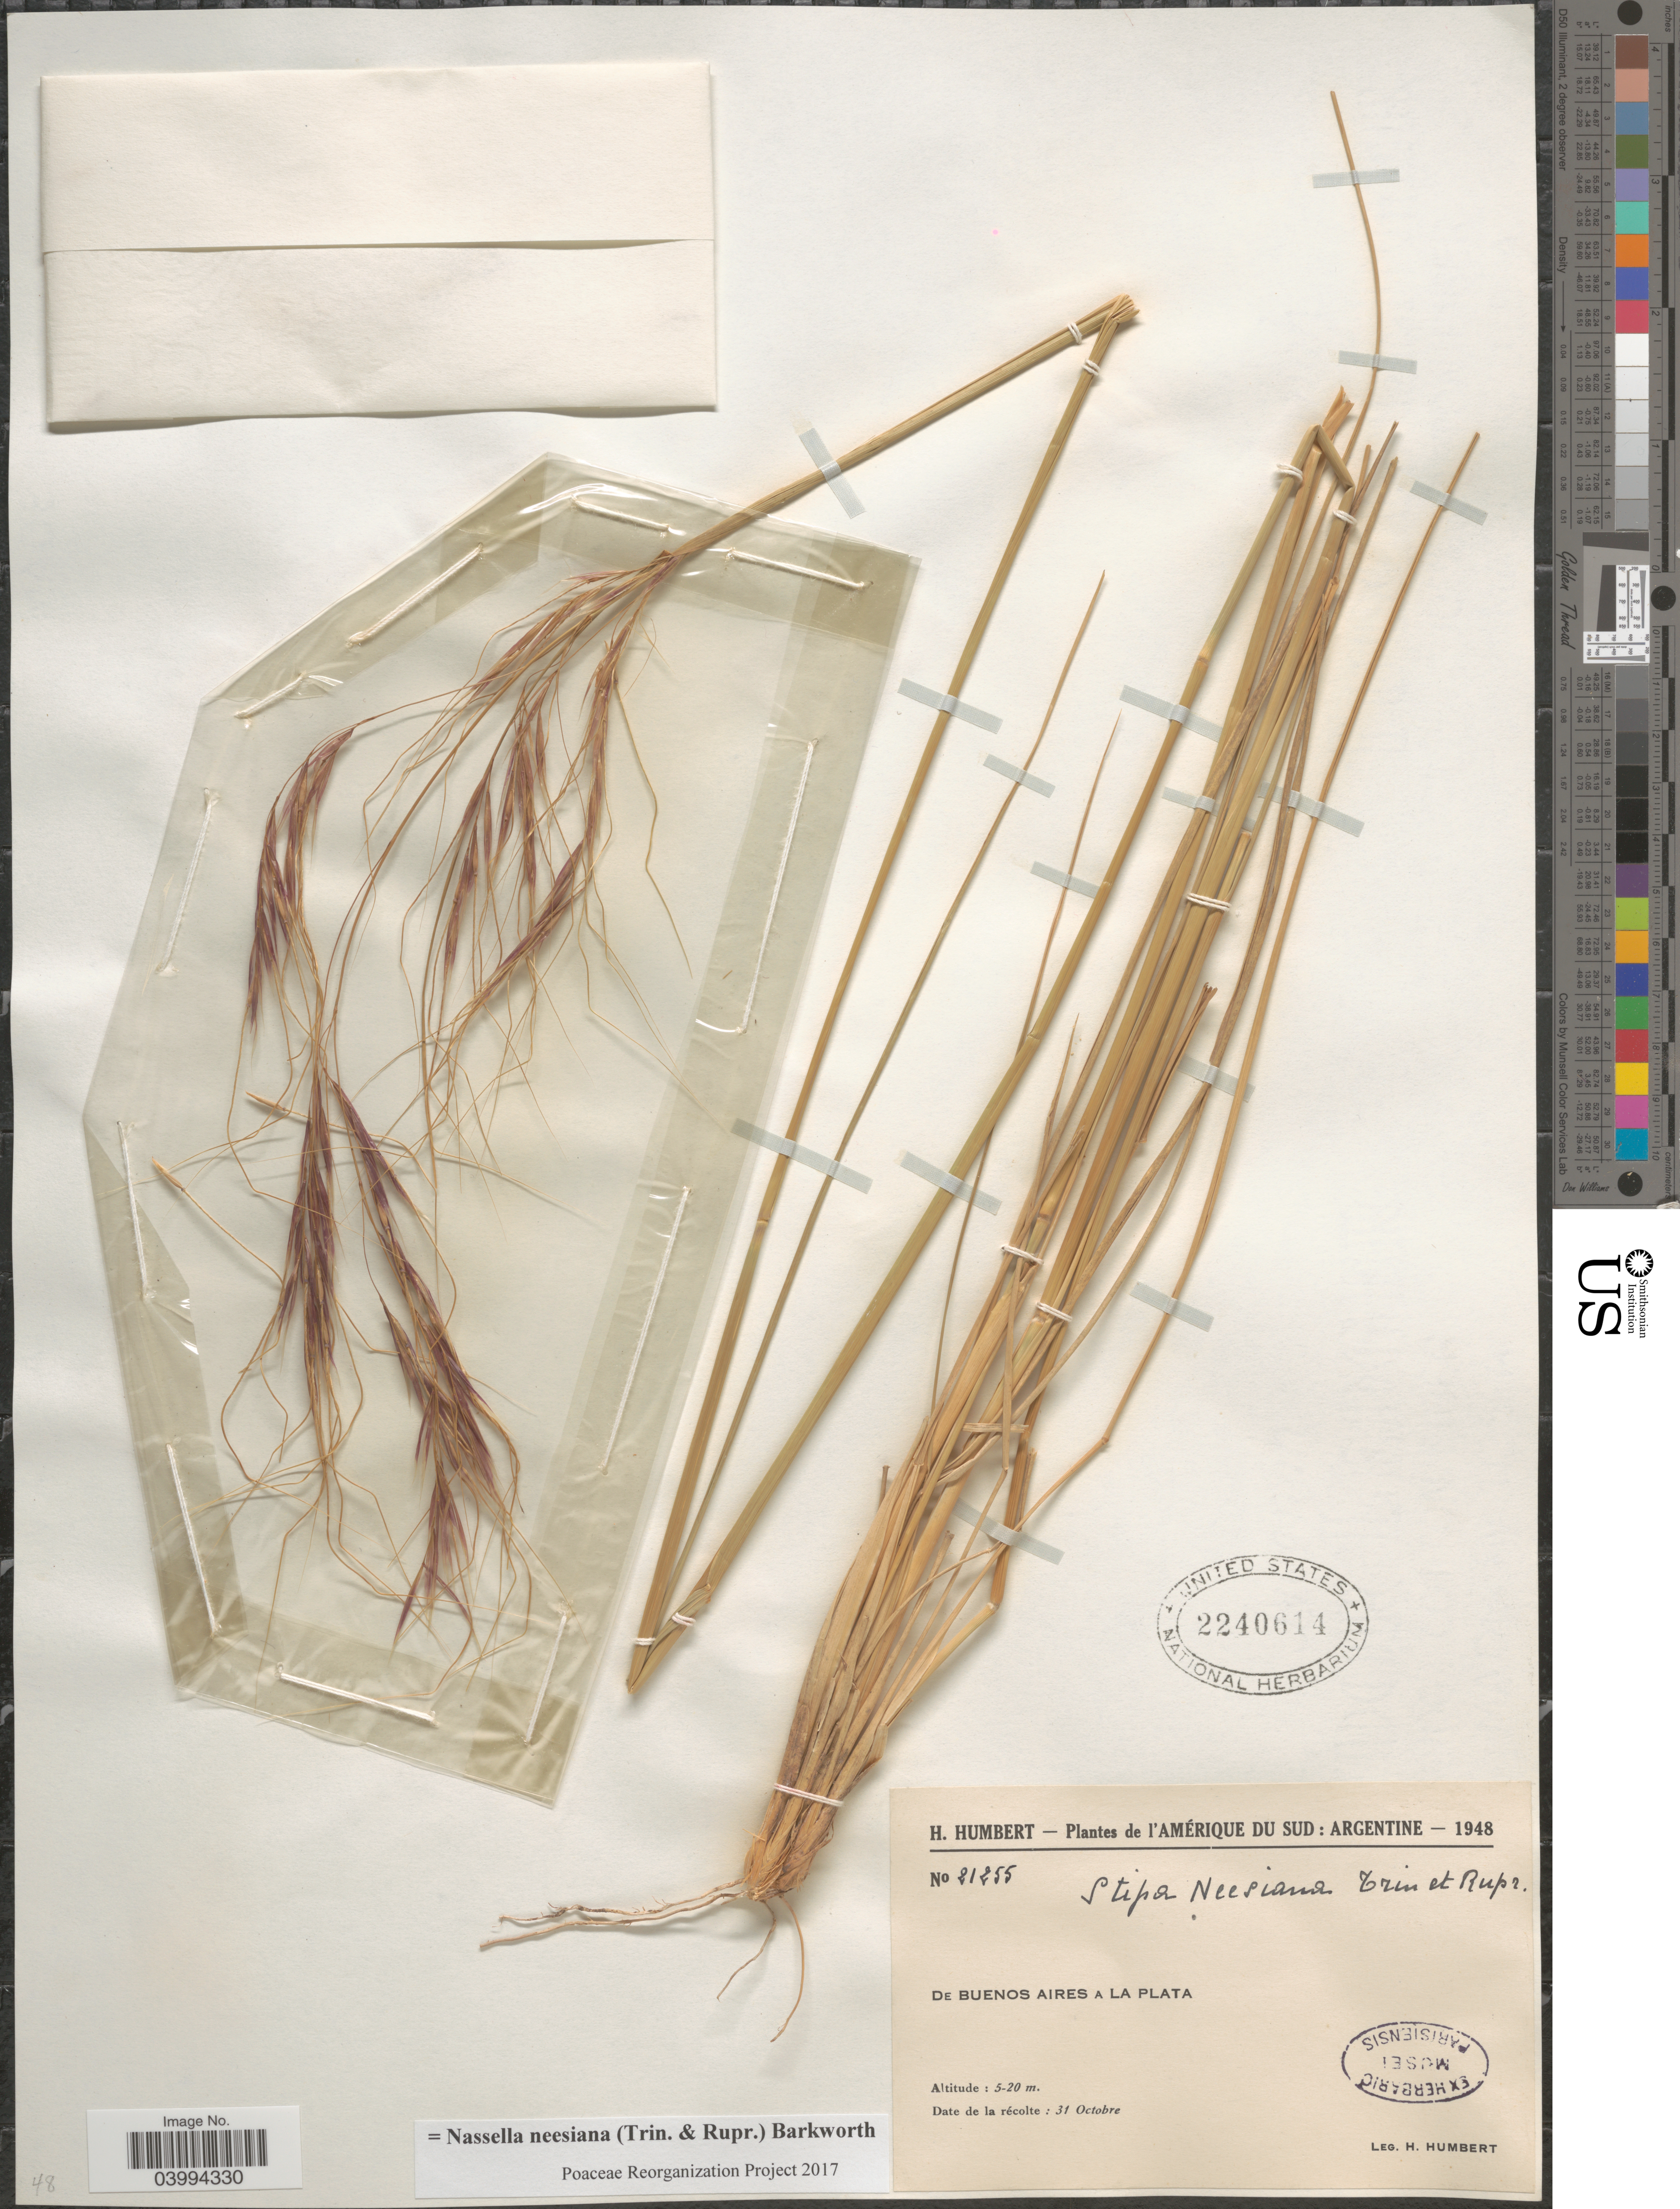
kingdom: Plantae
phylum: Tracheophyta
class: Liliopsida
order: Poales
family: Poaceae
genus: Nassella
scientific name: Nassella neesiana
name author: (Trin. & Rupr.) Barkworth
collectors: H. Humbert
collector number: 21255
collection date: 1948-10-31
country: Argentina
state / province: Buenos Aires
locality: De Buenos Aires a La Plata.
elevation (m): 5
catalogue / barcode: US 2240614